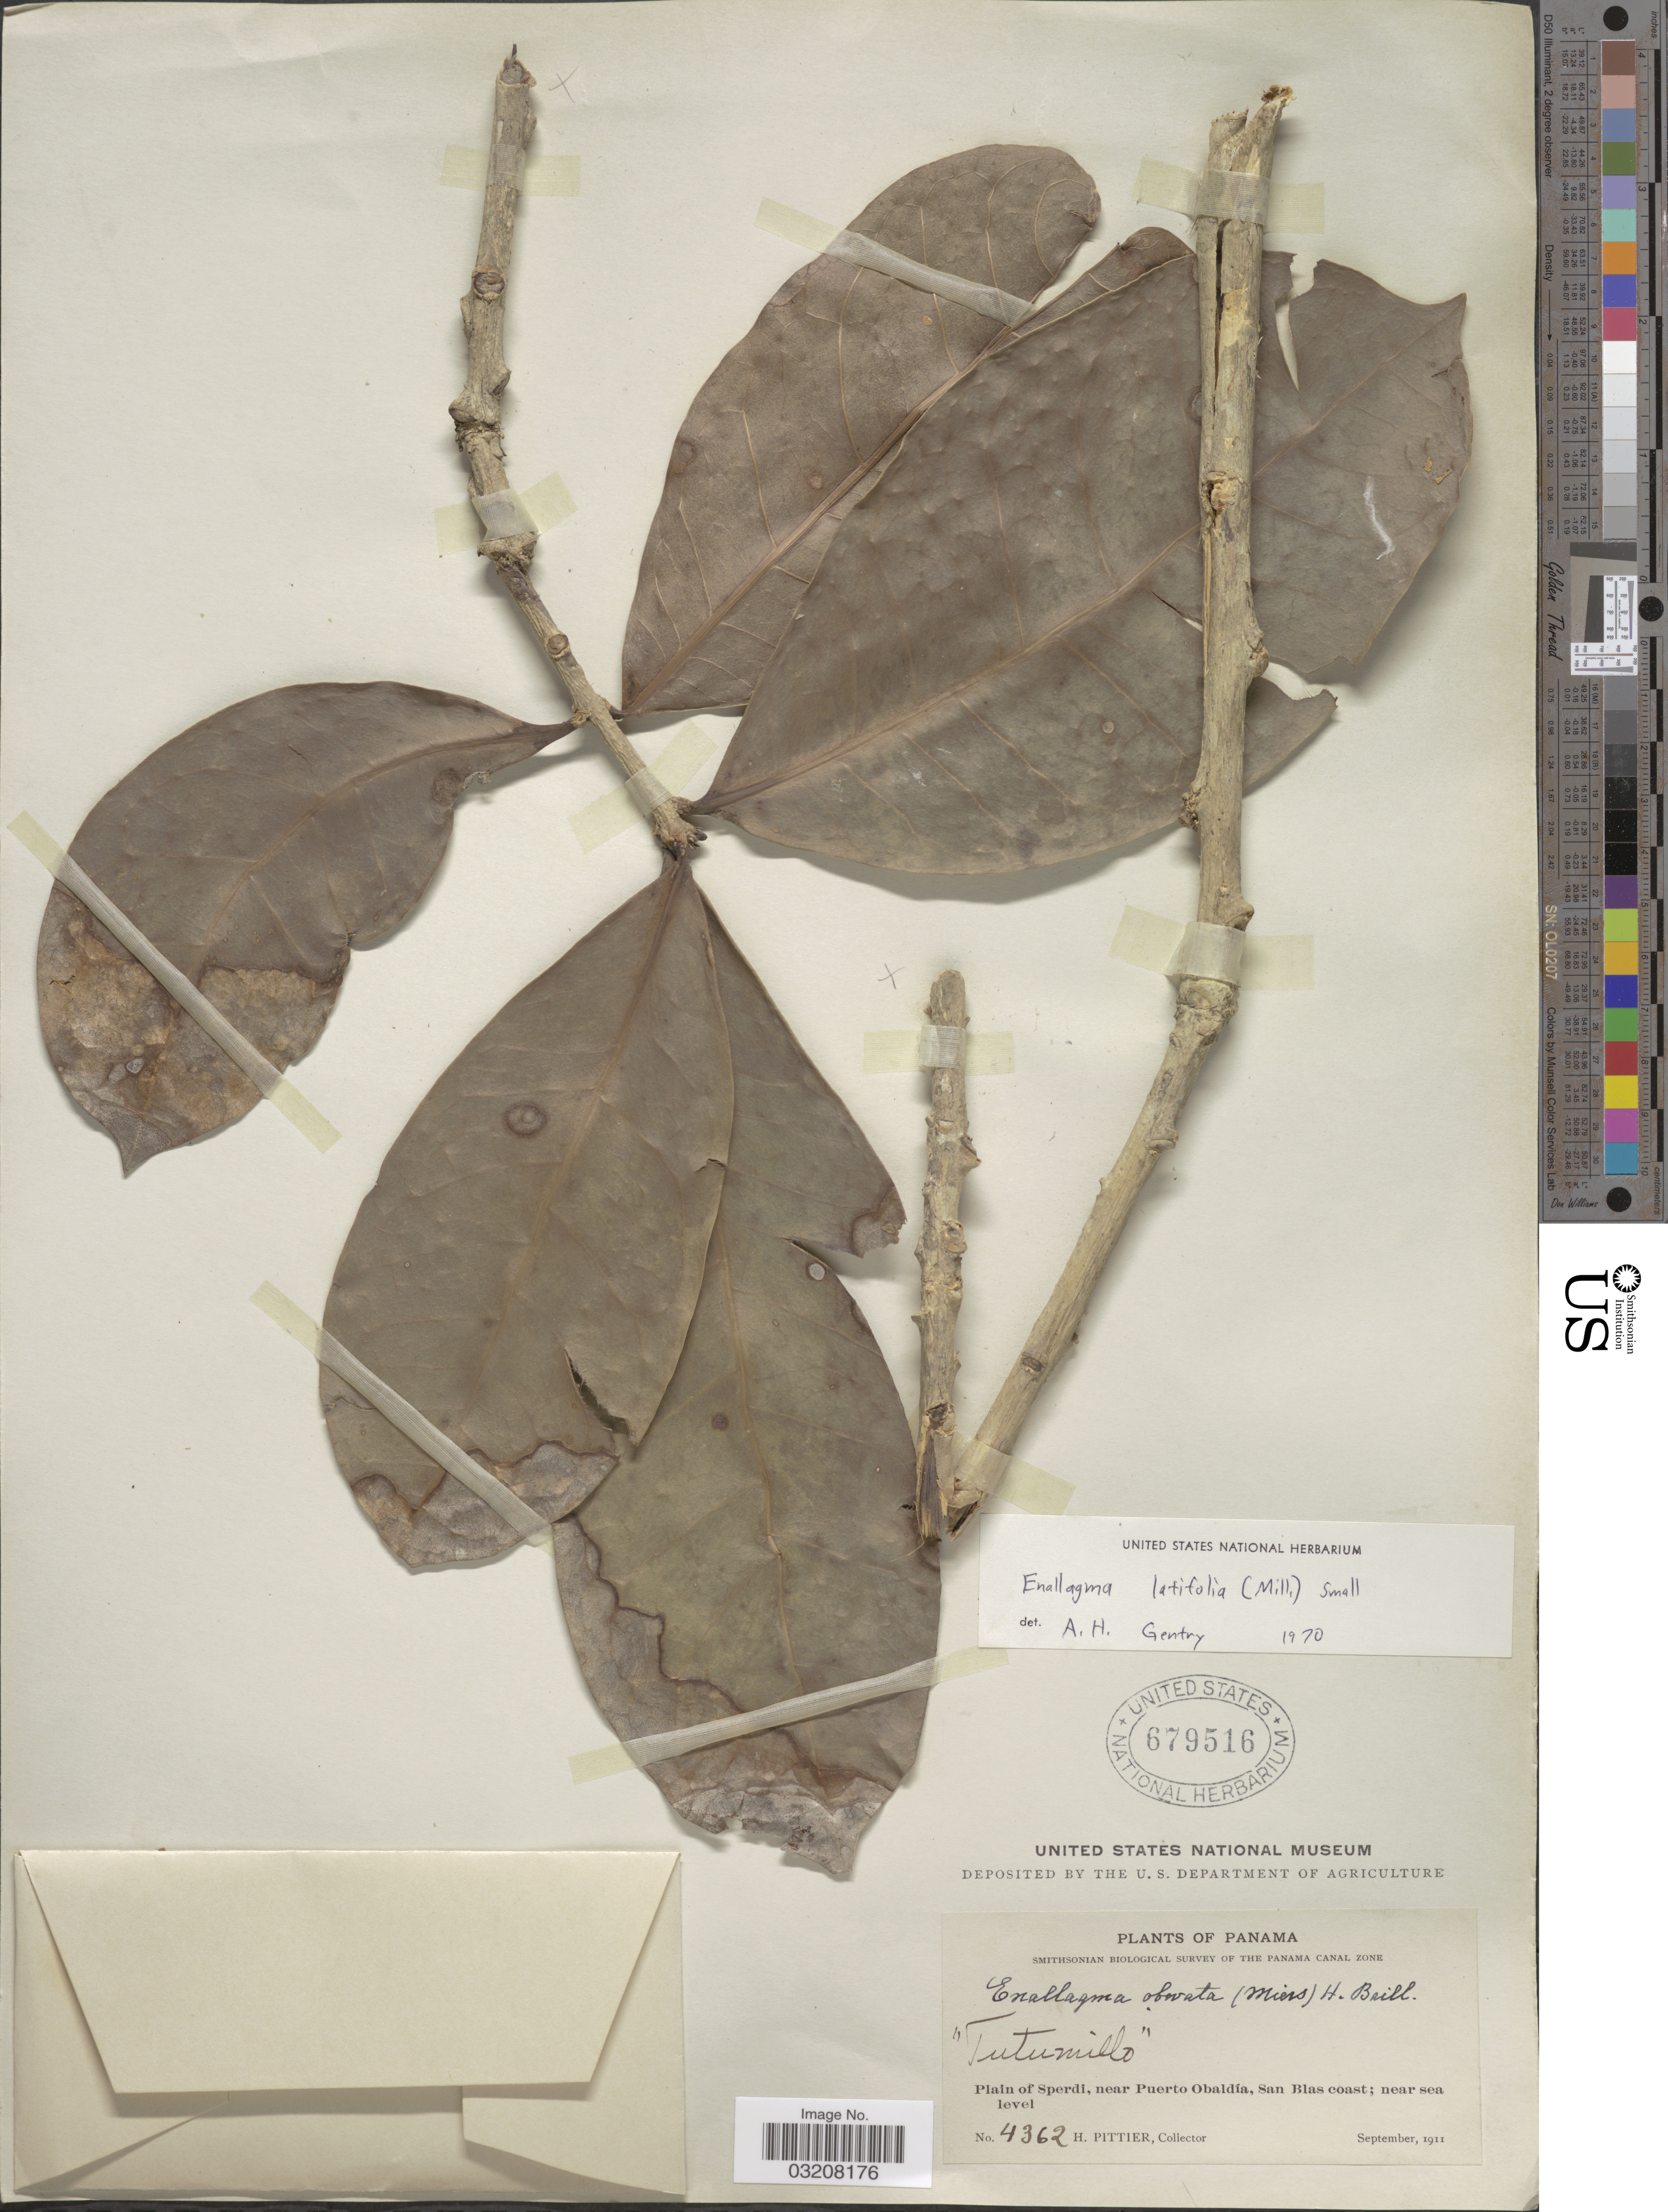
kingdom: Plantae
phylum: Tracheophyta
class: Magnoliopsida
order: Lamiales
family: Bignoniaceae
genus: Amphitecna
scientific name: Amphitecna latifolia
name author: (Mill.) A.H. Gentry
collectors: H. F. Pittier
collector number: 4362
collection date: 1911-09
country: Panama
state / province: Kuna Yala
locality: The Panama Canal Zone. Plain of Sperdi, near Puerto Obaldía, San Blas coast.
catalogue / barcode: US 679516